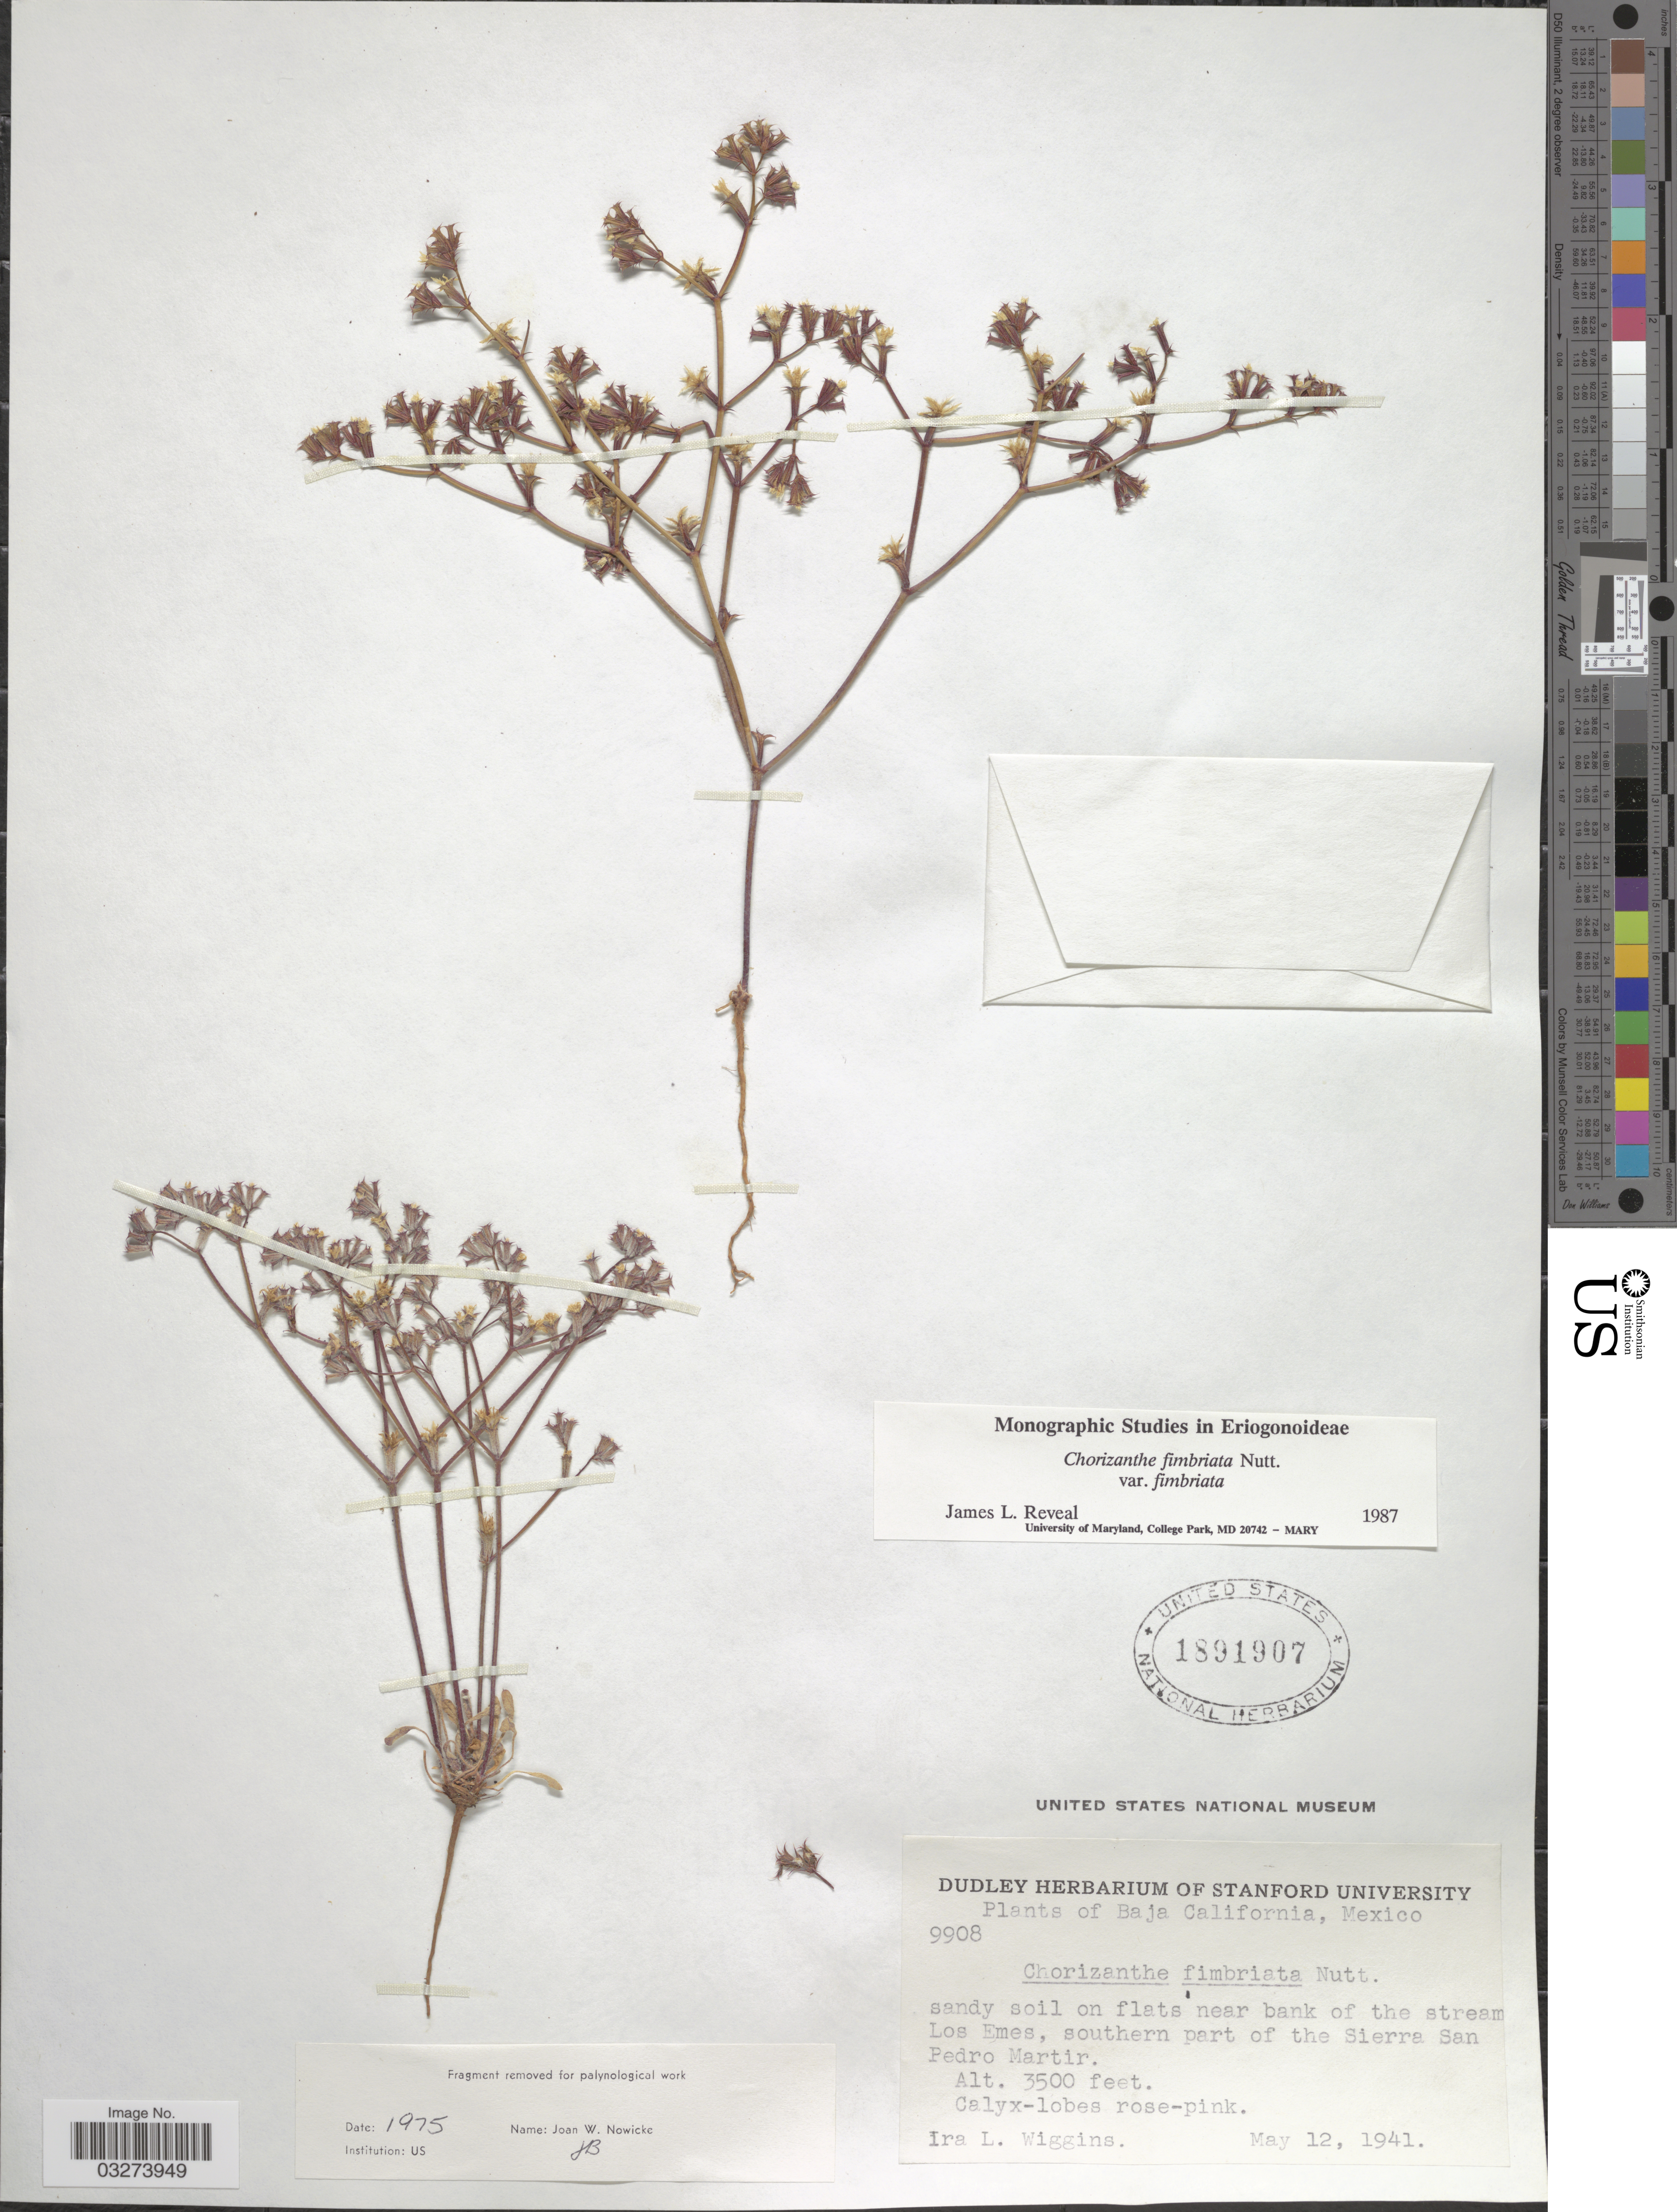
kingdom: Plantae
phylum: Tracheophyta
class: Magnoliopsida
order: Caryophyllales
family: Polygonaceae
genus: Chorizanthe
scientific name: Chorizanthe fimbriata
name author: Nutt.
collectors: I. L. Wiggins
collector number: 9908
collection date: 1941-05-12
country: Mexico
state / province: Baja California Sur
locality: Sandy soil on flats near bank of the stream Los Emes, southern part of the Sierra San Pedro Martir.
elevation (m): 1067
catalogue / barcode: US 1891907